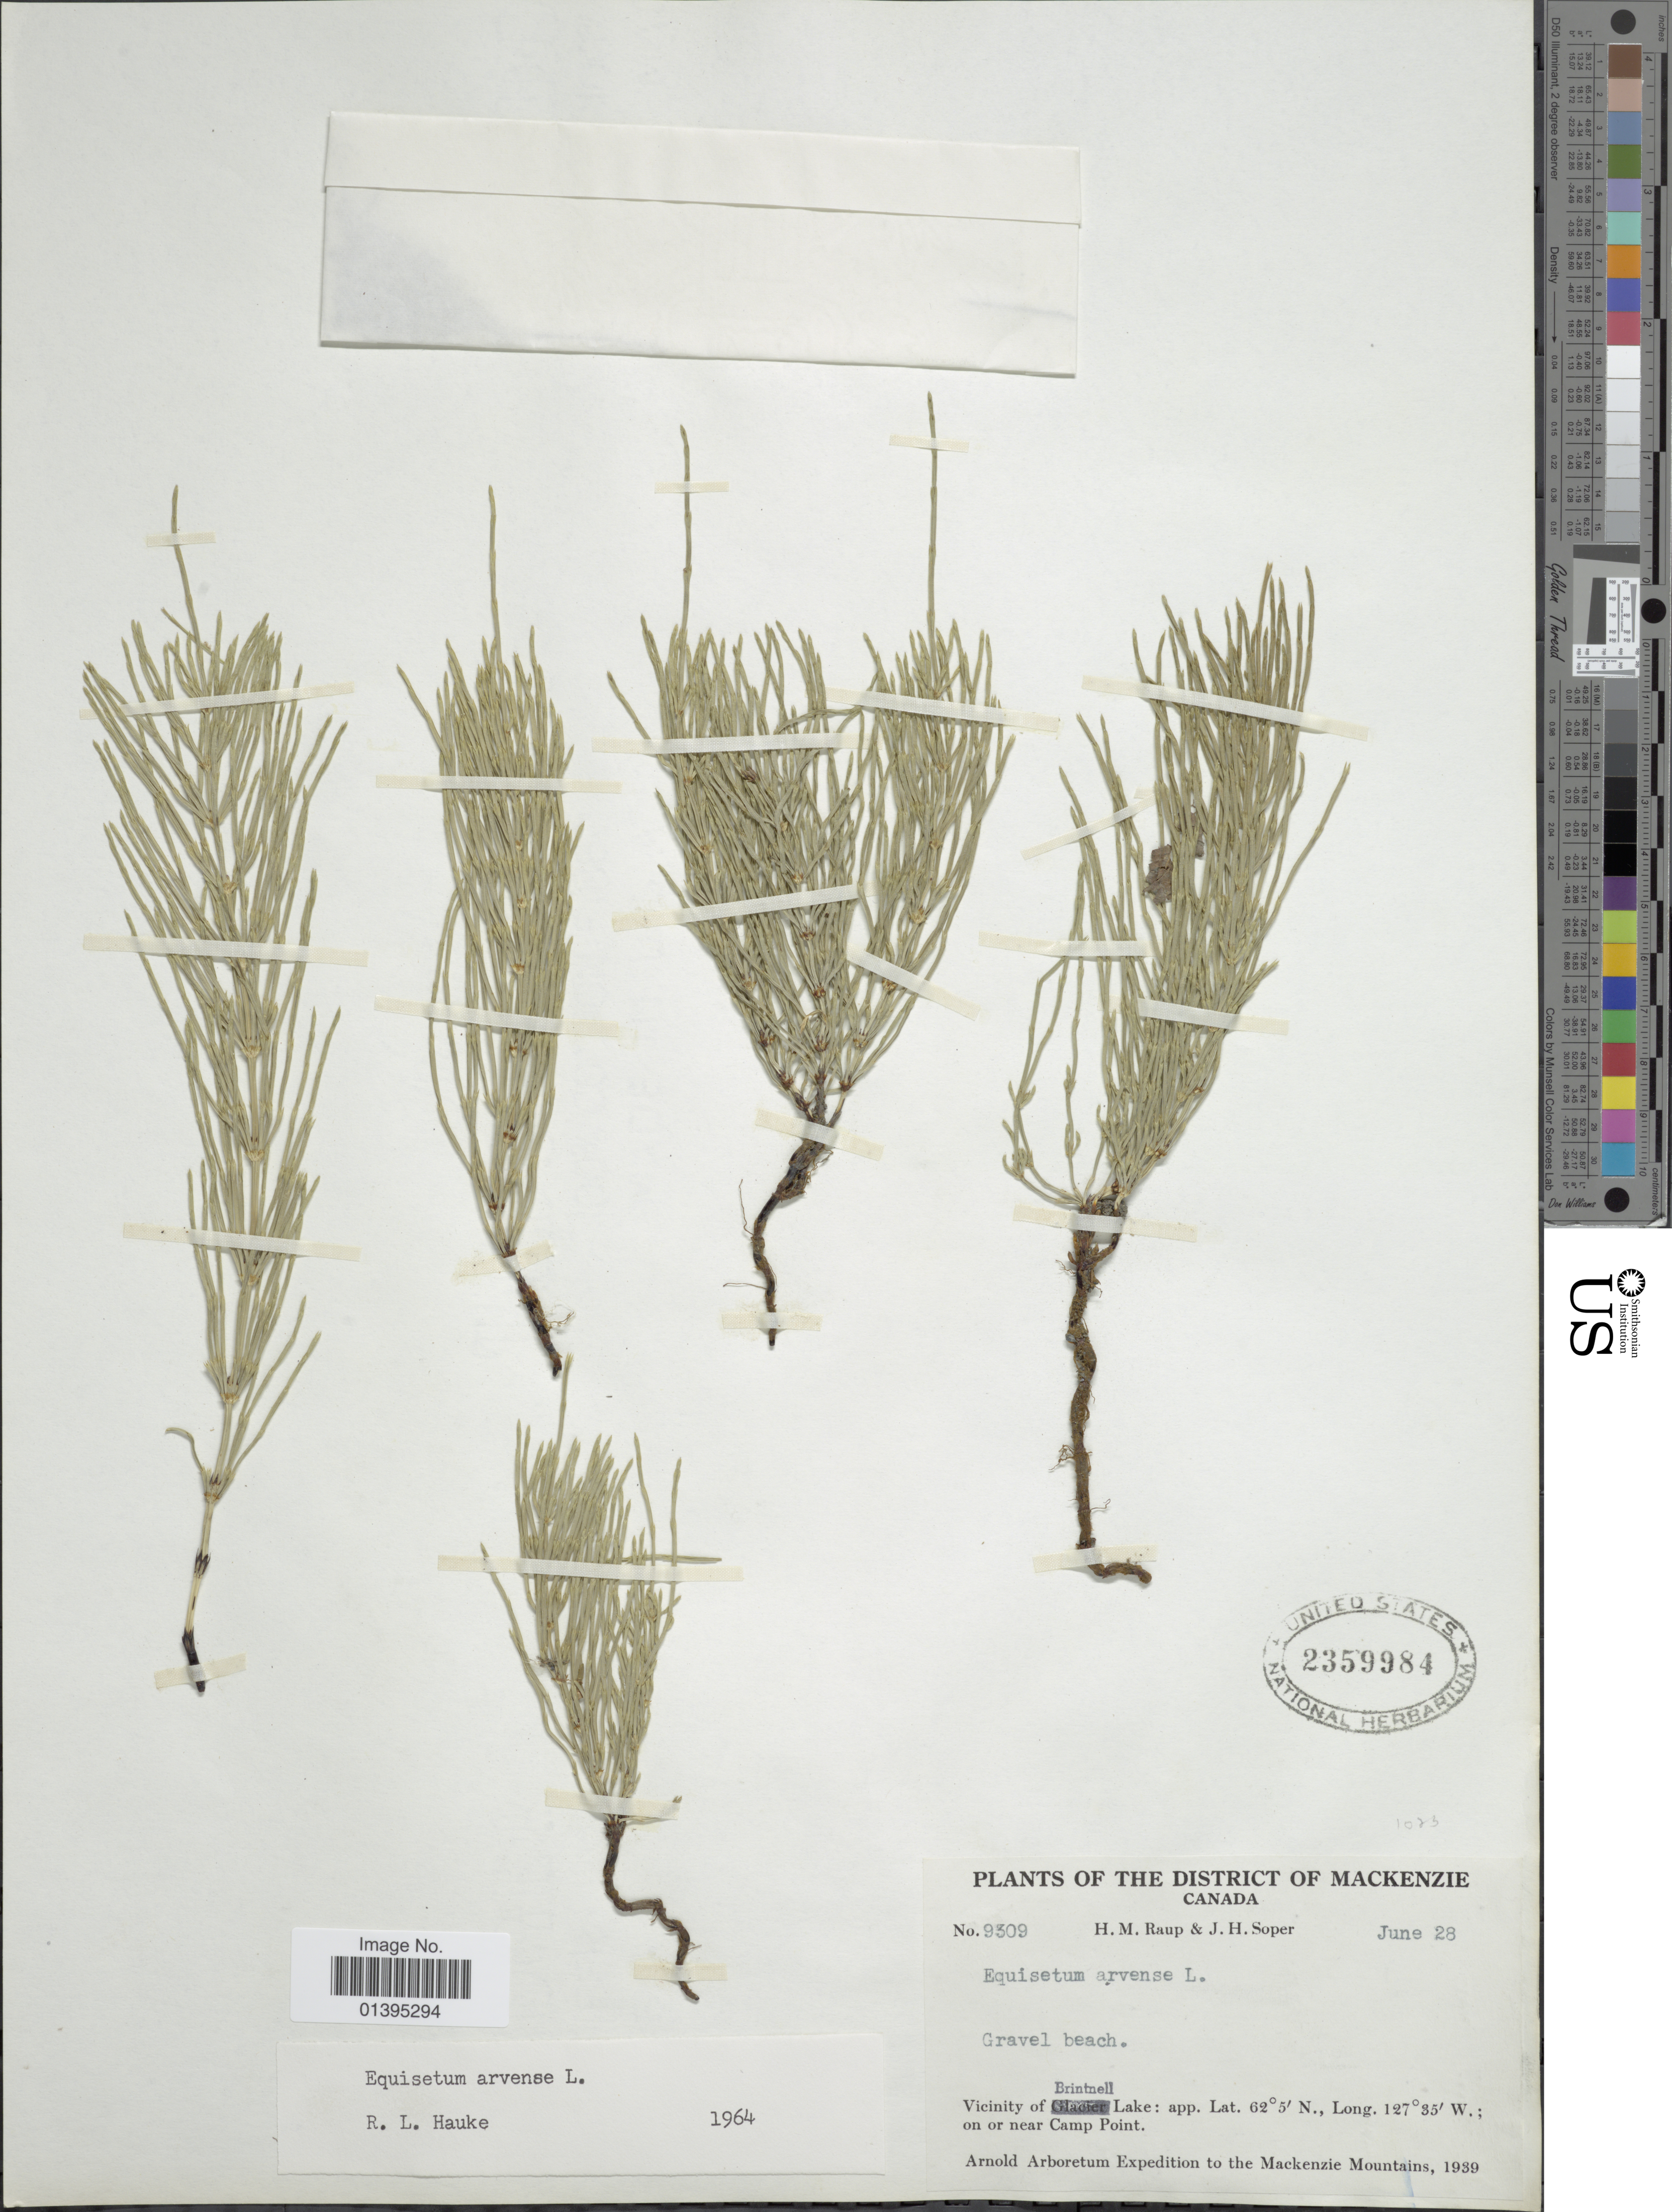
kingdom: Plantae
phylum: Tracheophyta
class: Polypodiopsida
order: Equisetales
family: Equisetaceae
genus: Equisetum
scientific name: Equisetum arvense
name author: L.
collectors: H. Raup & J. H. Soper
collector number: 9309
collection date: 1939-06-28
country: Canada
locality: District of Mackenzie, Vicinity of Brintnell Lake, on or near Camp Point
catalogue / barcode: US 2359984